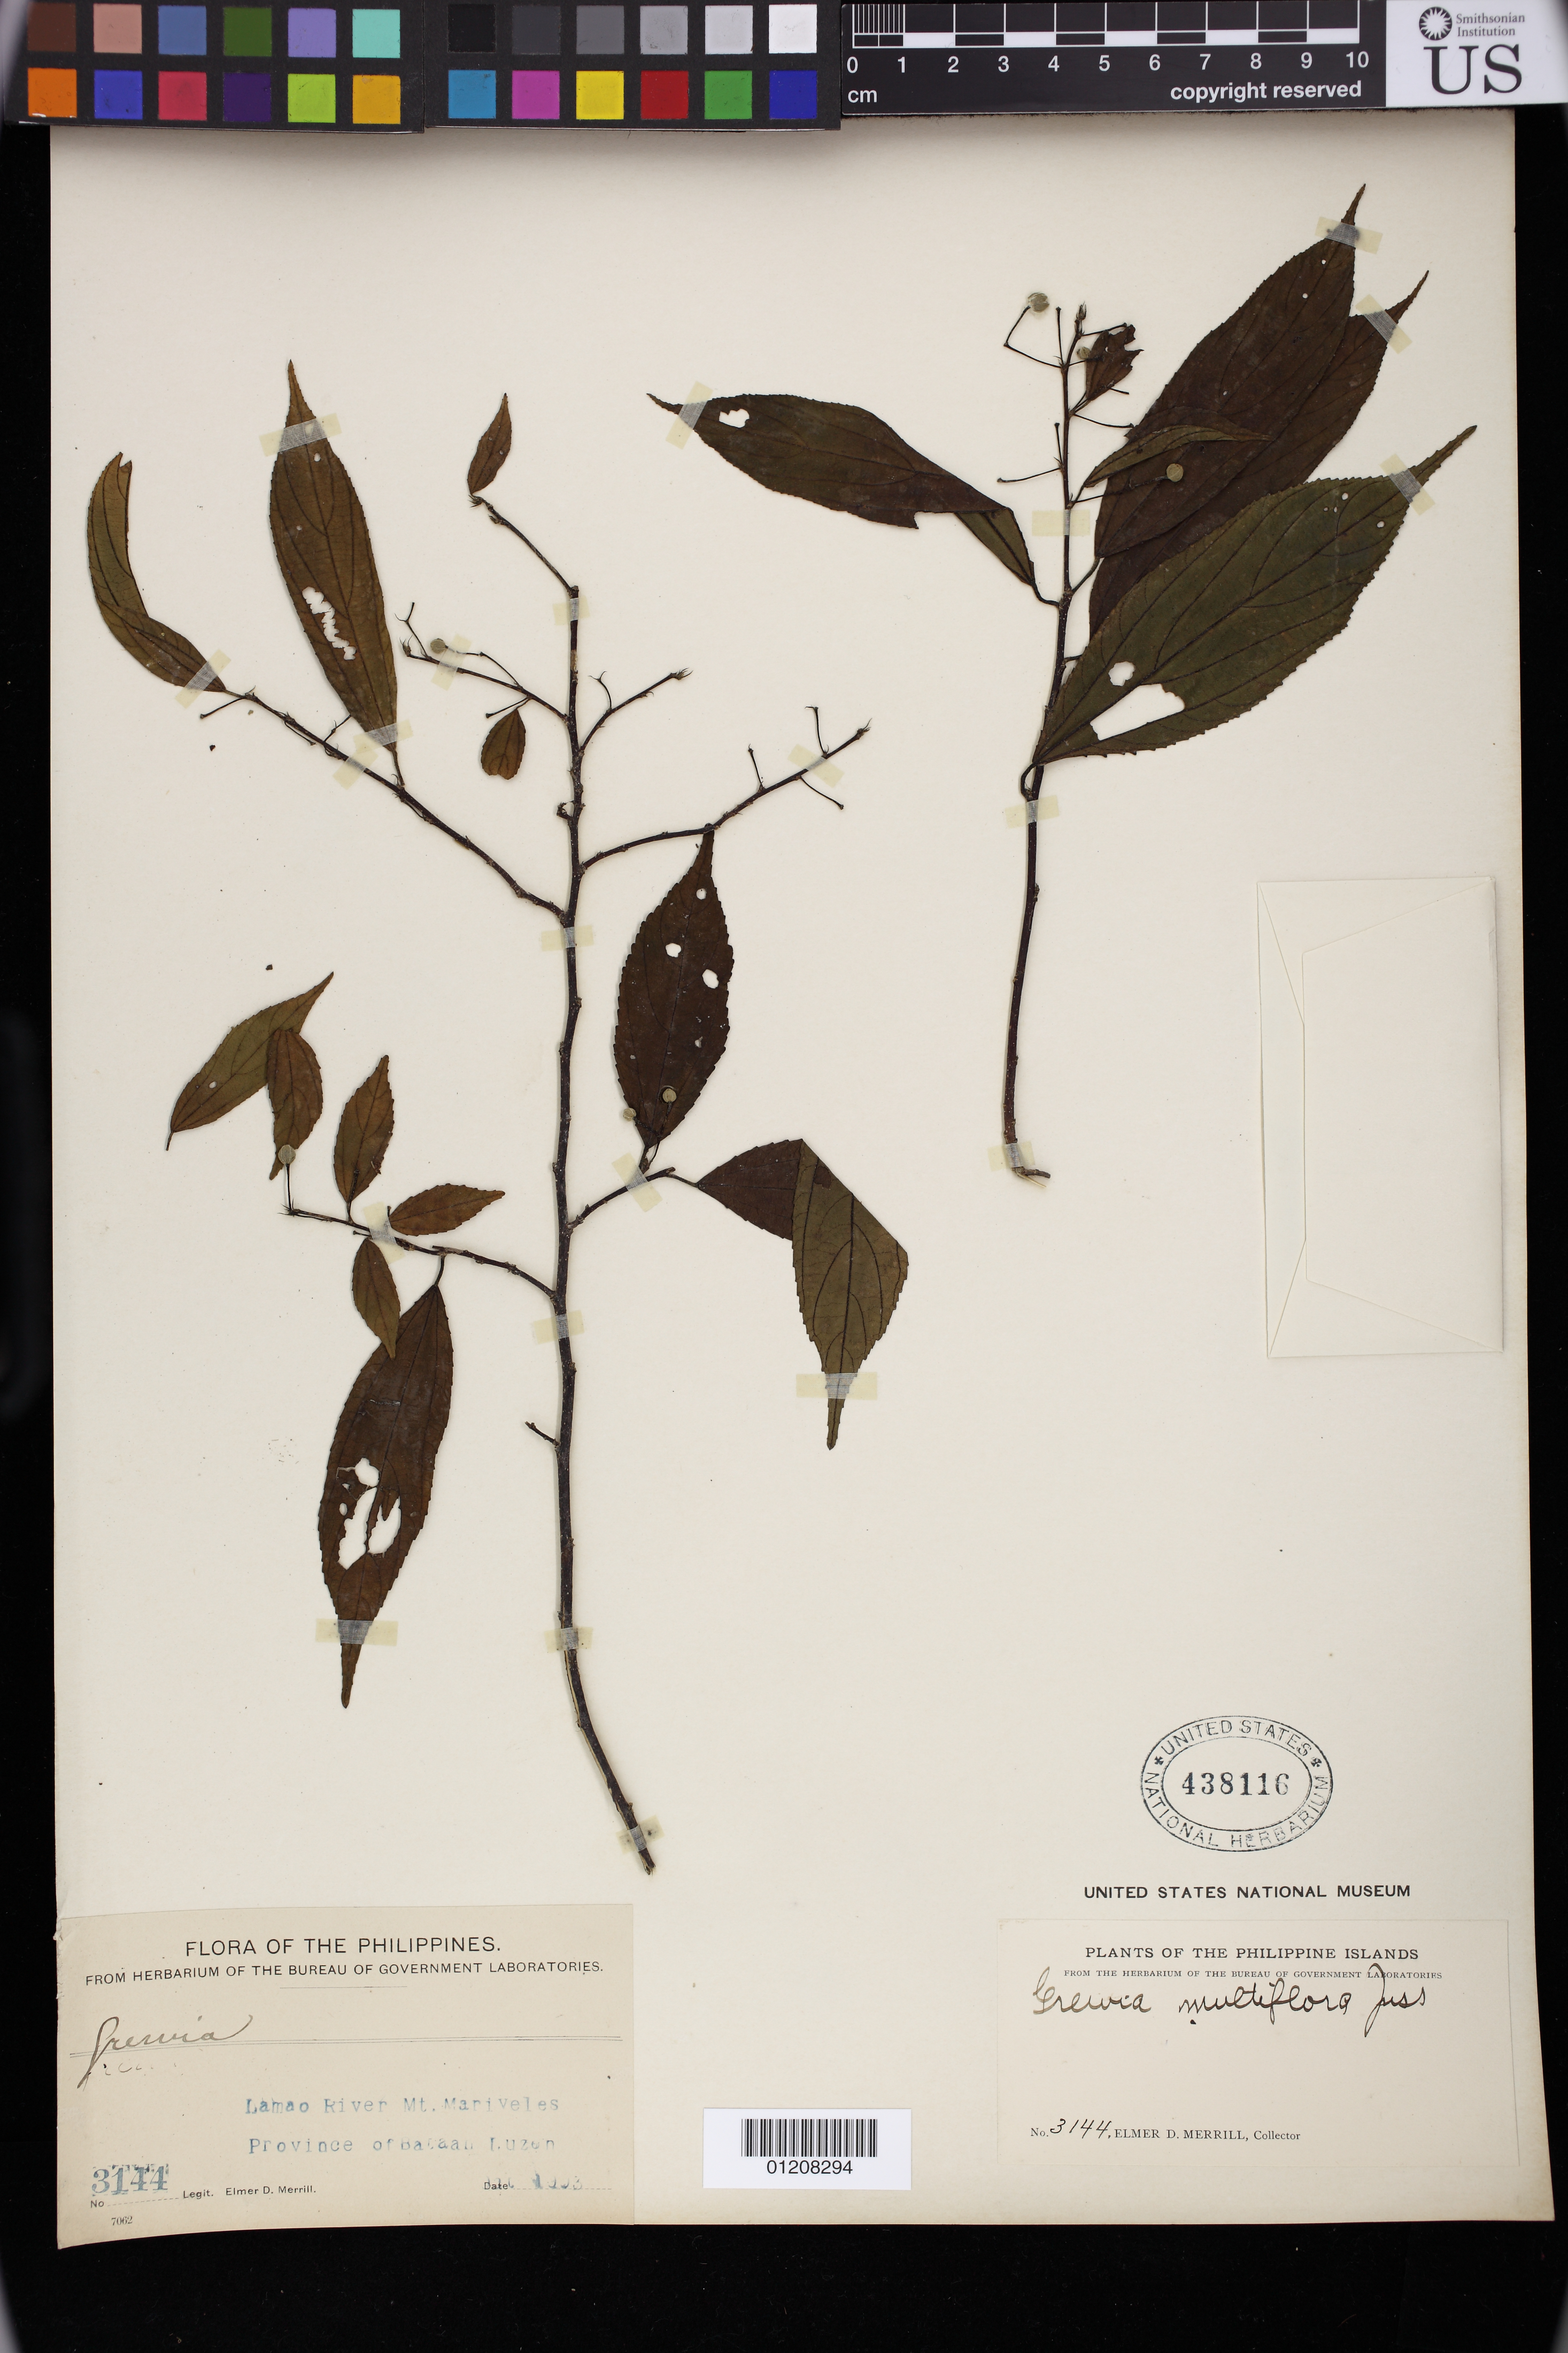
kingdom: Plantae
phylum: Tracheophyta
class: Magnoliopsida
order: Malvales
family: Malvaceae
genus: Grewia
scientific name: Grewia multiflora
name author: Juss.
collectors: E. D. Merrill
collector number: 3144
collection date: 1903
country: Philippines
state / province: Central Luzon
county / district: Bataan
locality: Lamao River Mt. Mariveles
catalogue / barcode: US 438116